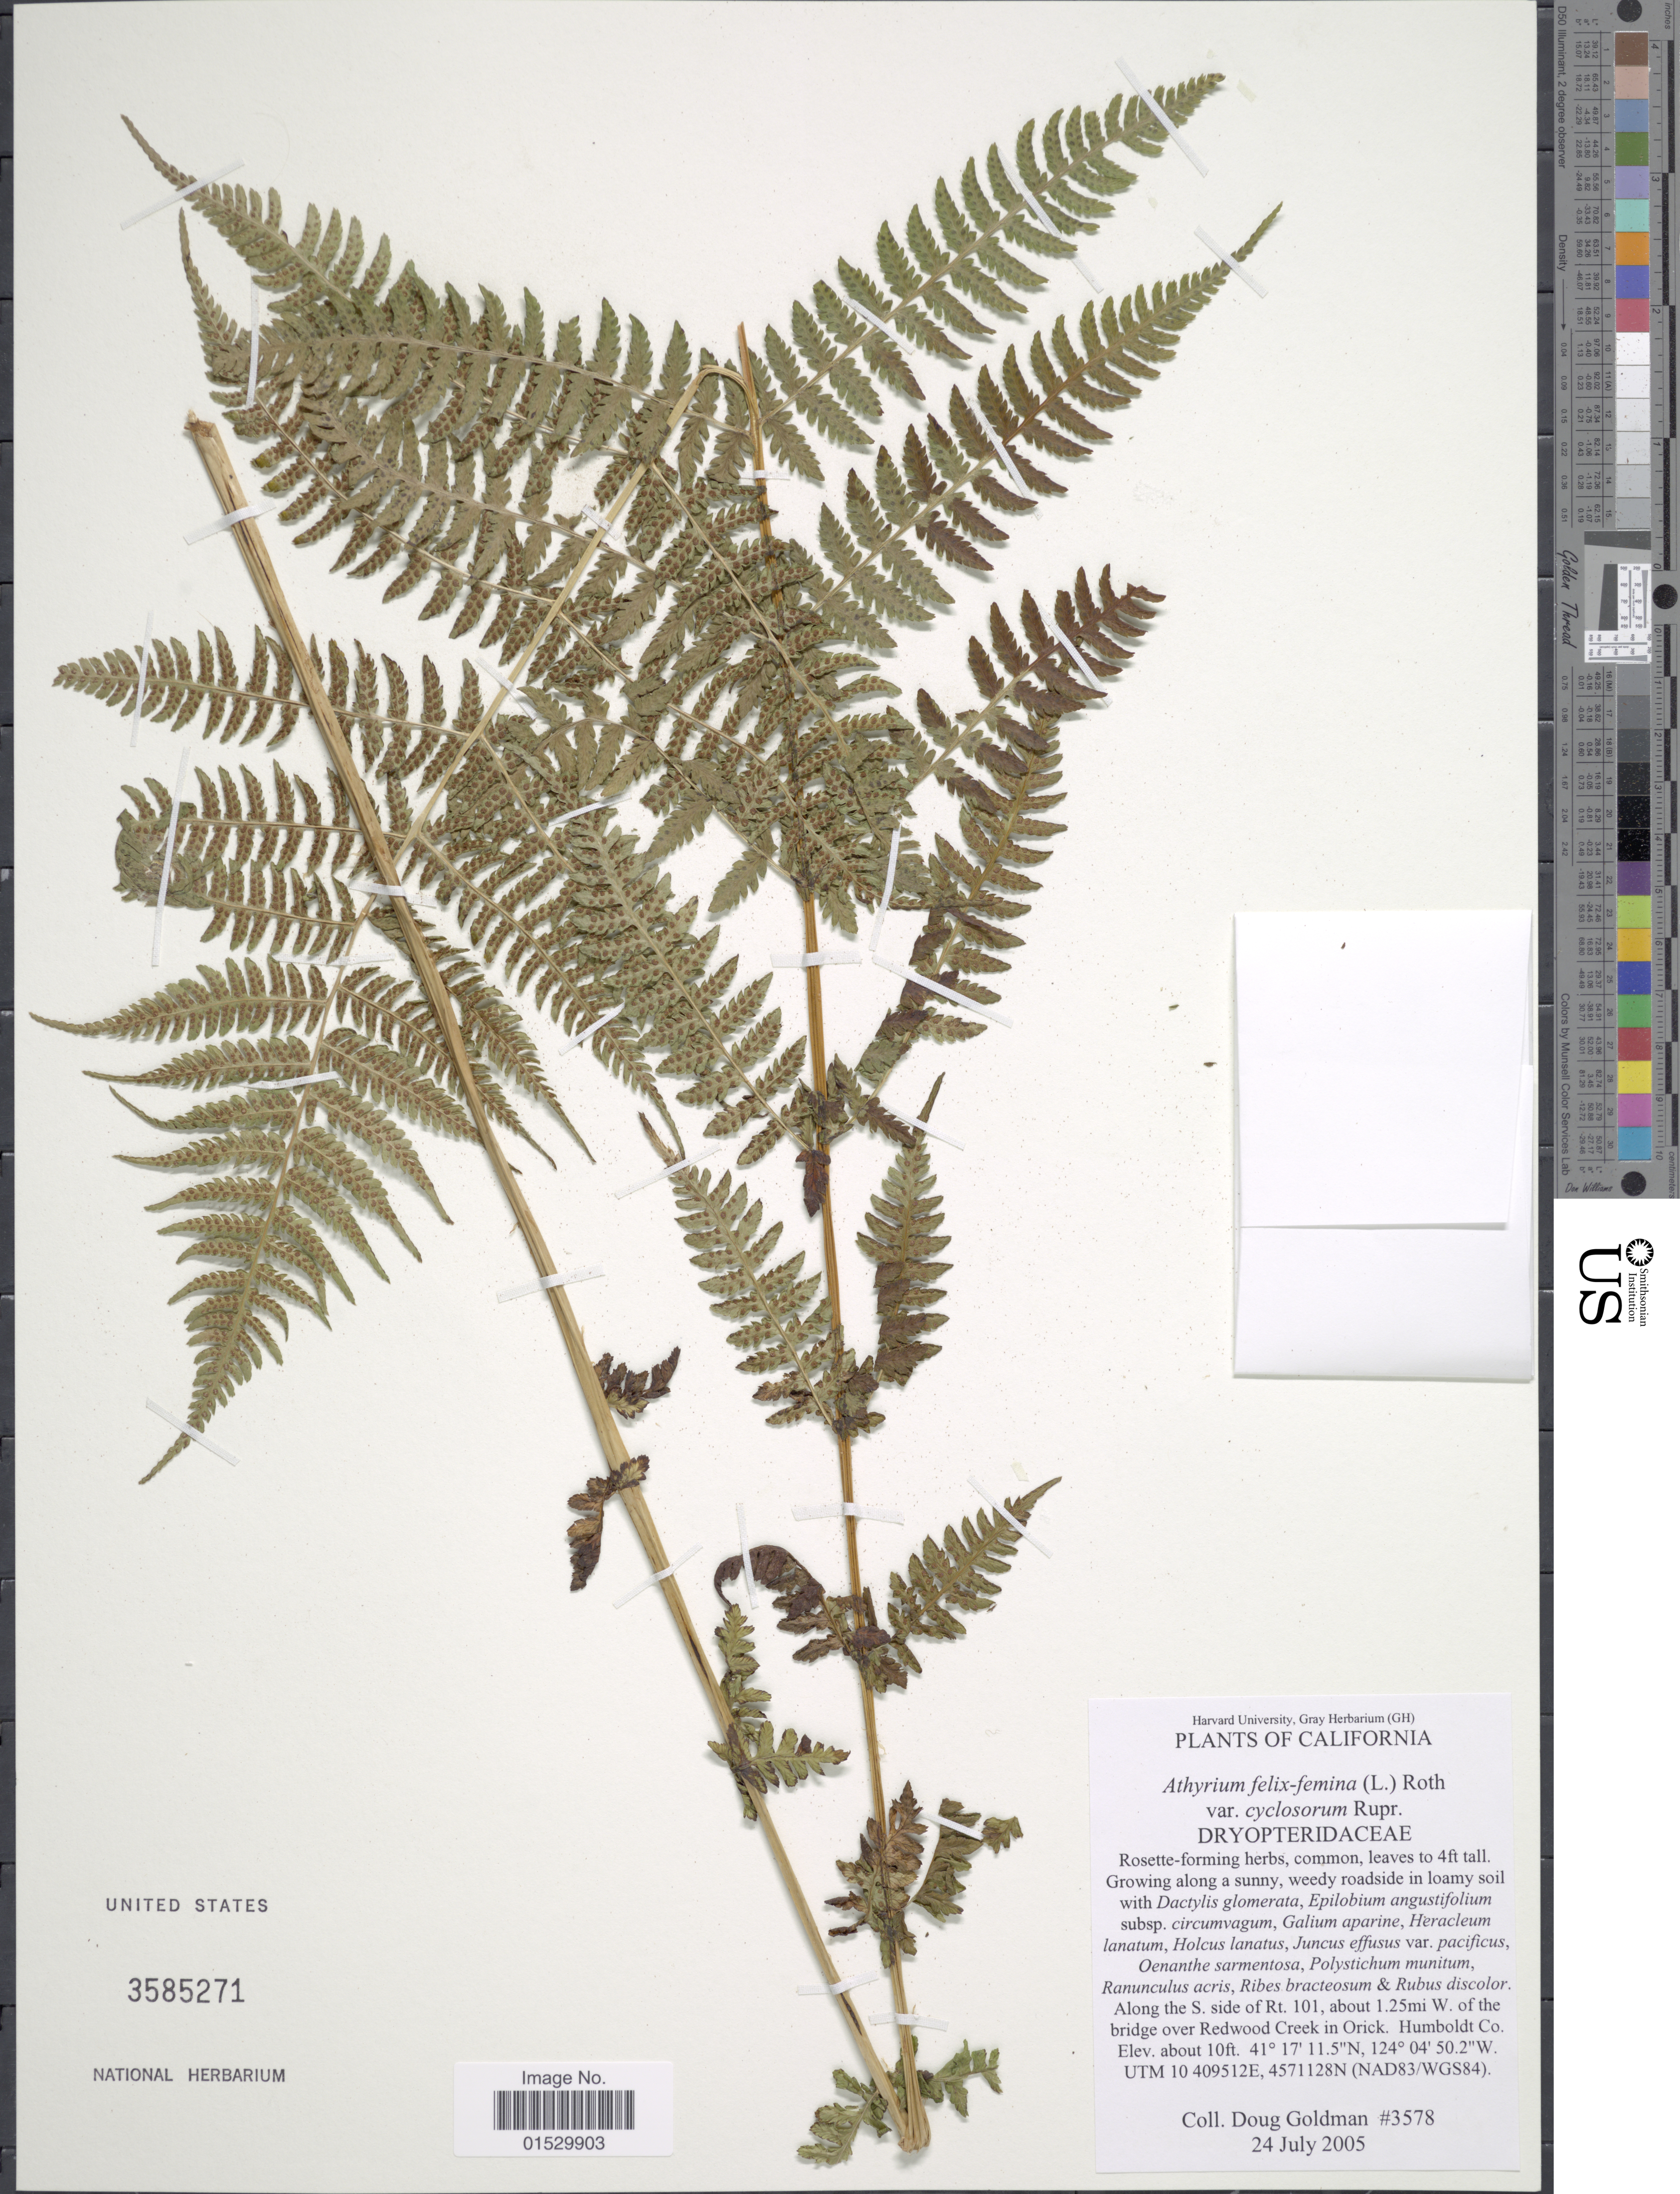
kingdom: Plantae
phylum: Tracheophyta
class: Polypodiopsida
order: Polypodiales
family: Athyriaceae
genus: Athyrium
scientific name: Athyrium filix-femina subsp. cyclosorum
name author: (Rupr.) C. Chr.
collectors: D. Goldman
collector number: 3578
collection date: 2005-07-24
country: United States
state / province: California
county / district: Humboldt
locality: Along the S. side of Rt. 101, about 1.25 mi W. of the bridge over Redwood Creek in Orick. Humboldt Co.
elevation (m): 3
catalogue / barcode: US 3585271